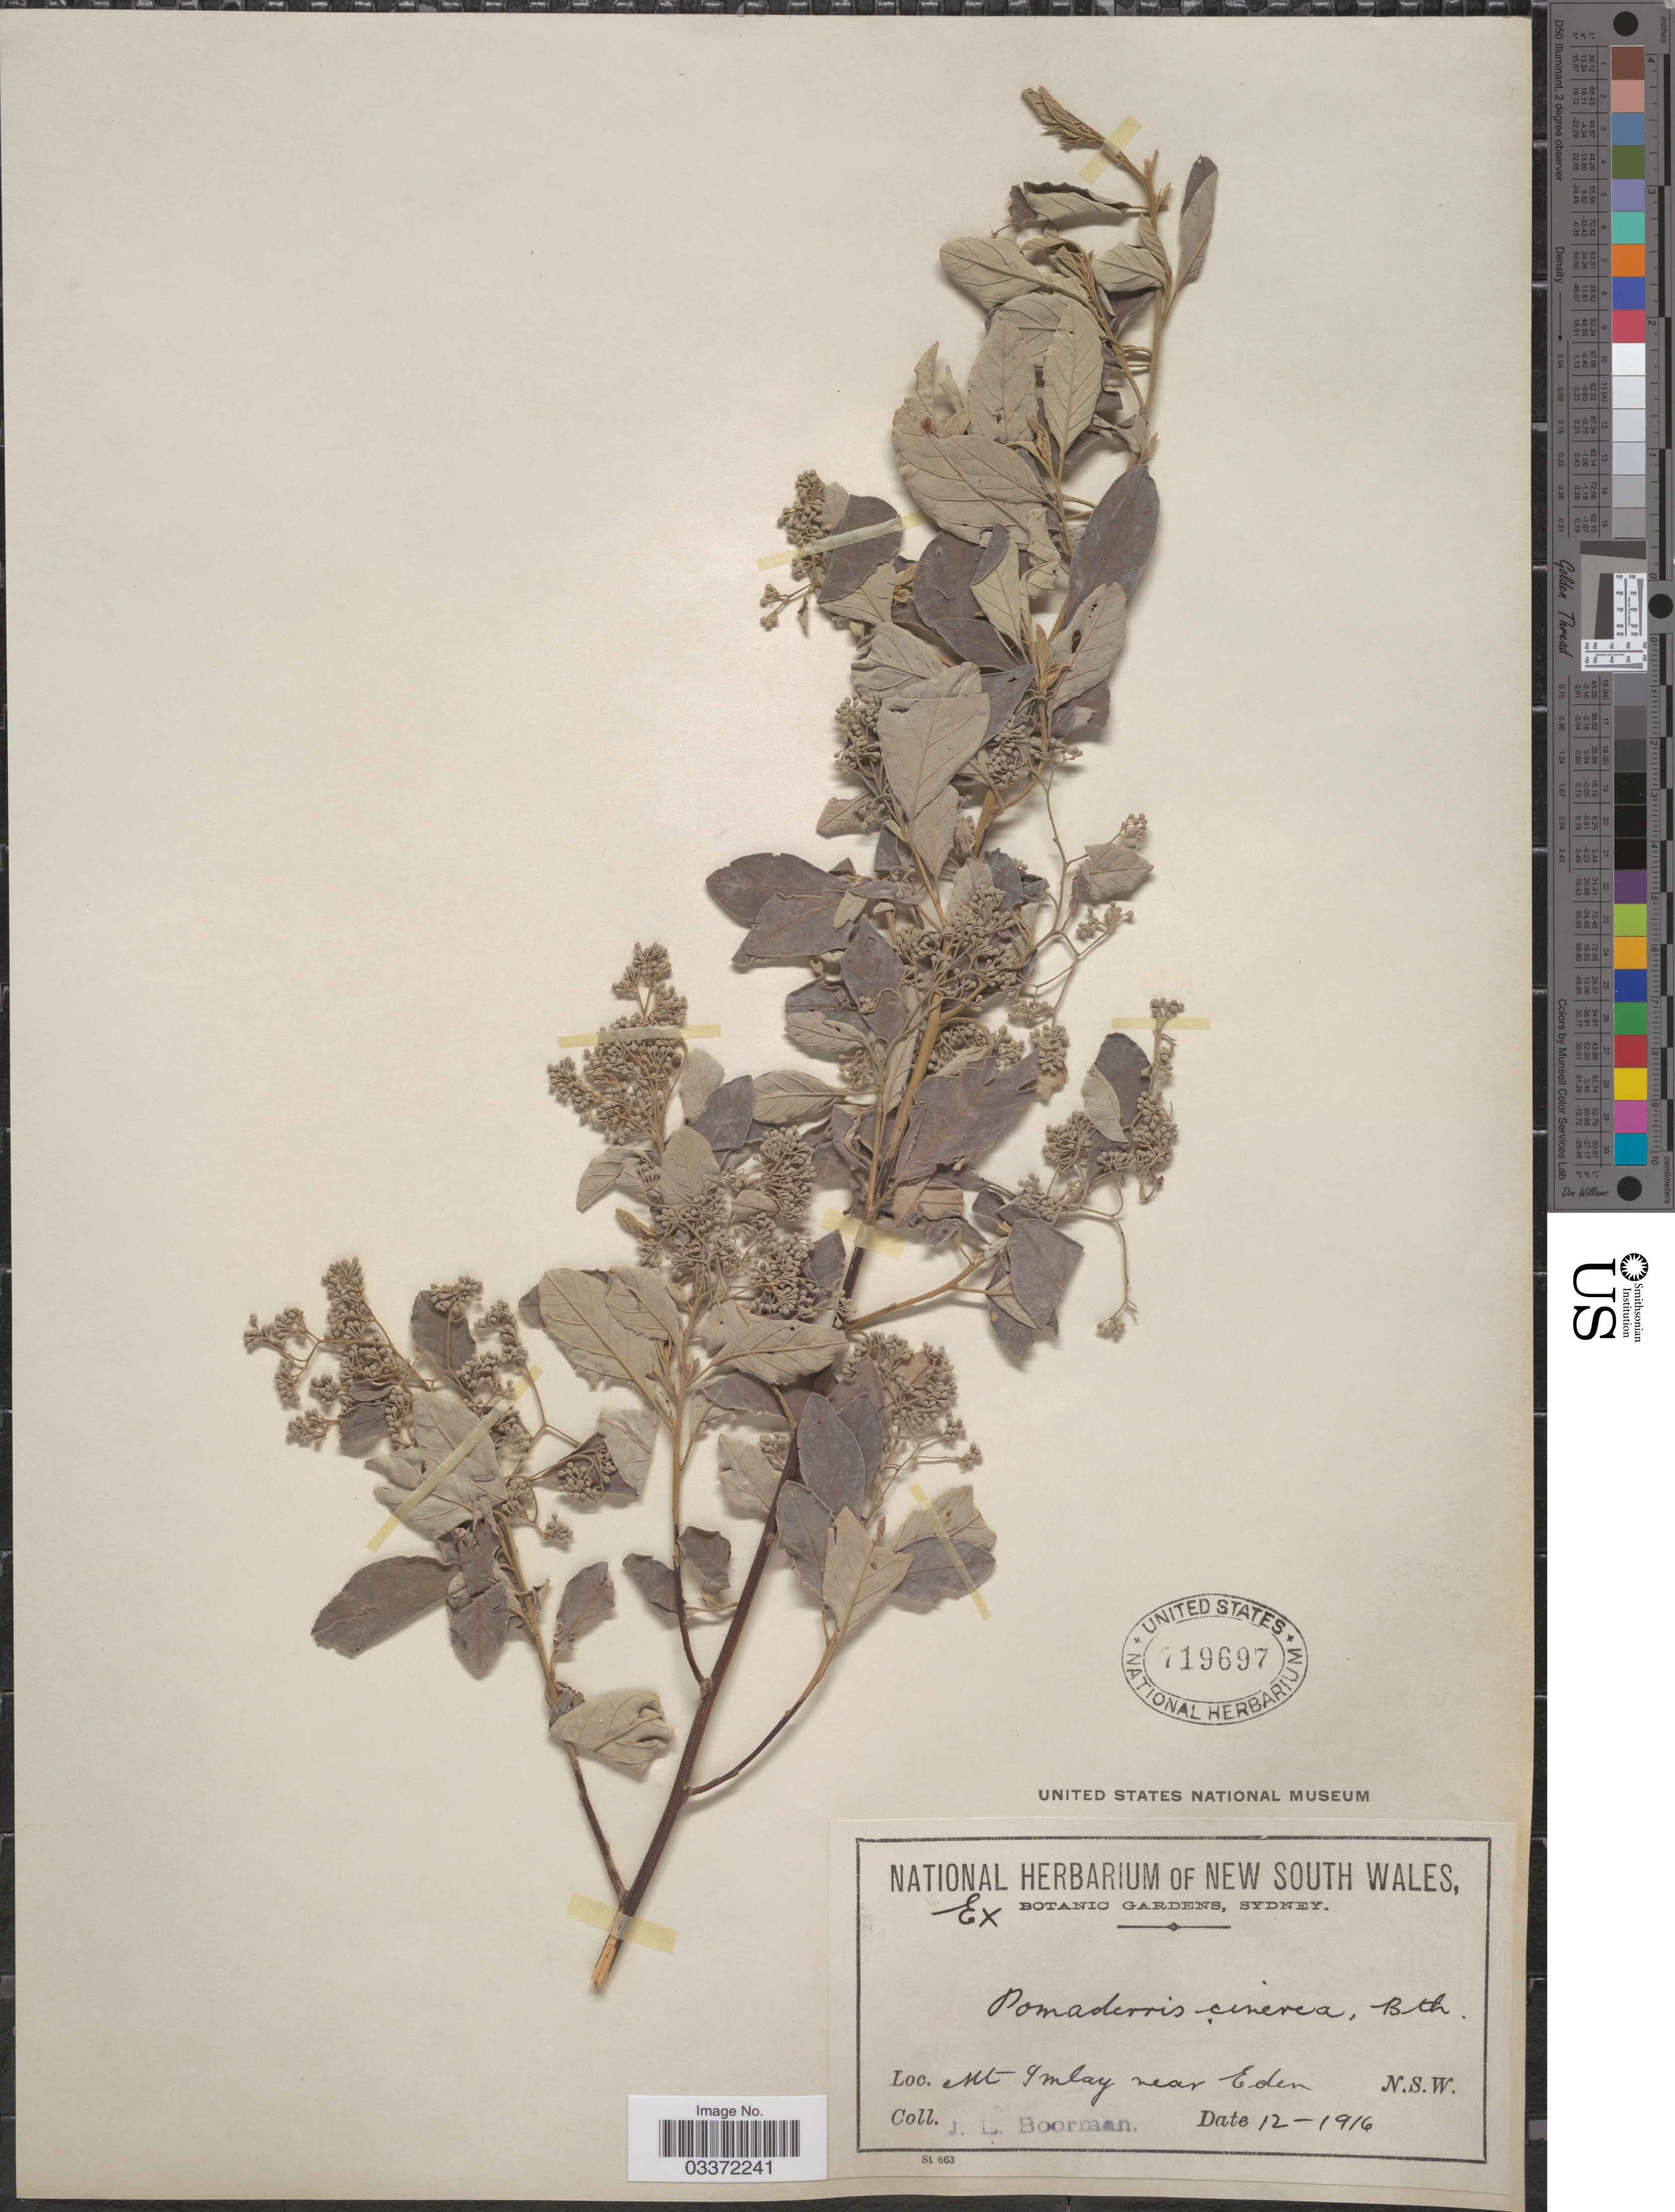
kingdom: Plantae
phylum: Tracheophyta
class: Magnoliopsida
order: Rosales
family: Rhamnaceae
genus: Pomaderris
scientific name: Pomaderris cinerea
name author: Benth.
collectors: J. Boorman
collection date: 1916-12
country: Australia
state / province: New South Wales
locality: Mt. Imlay near Eden.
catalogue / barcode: US 719697